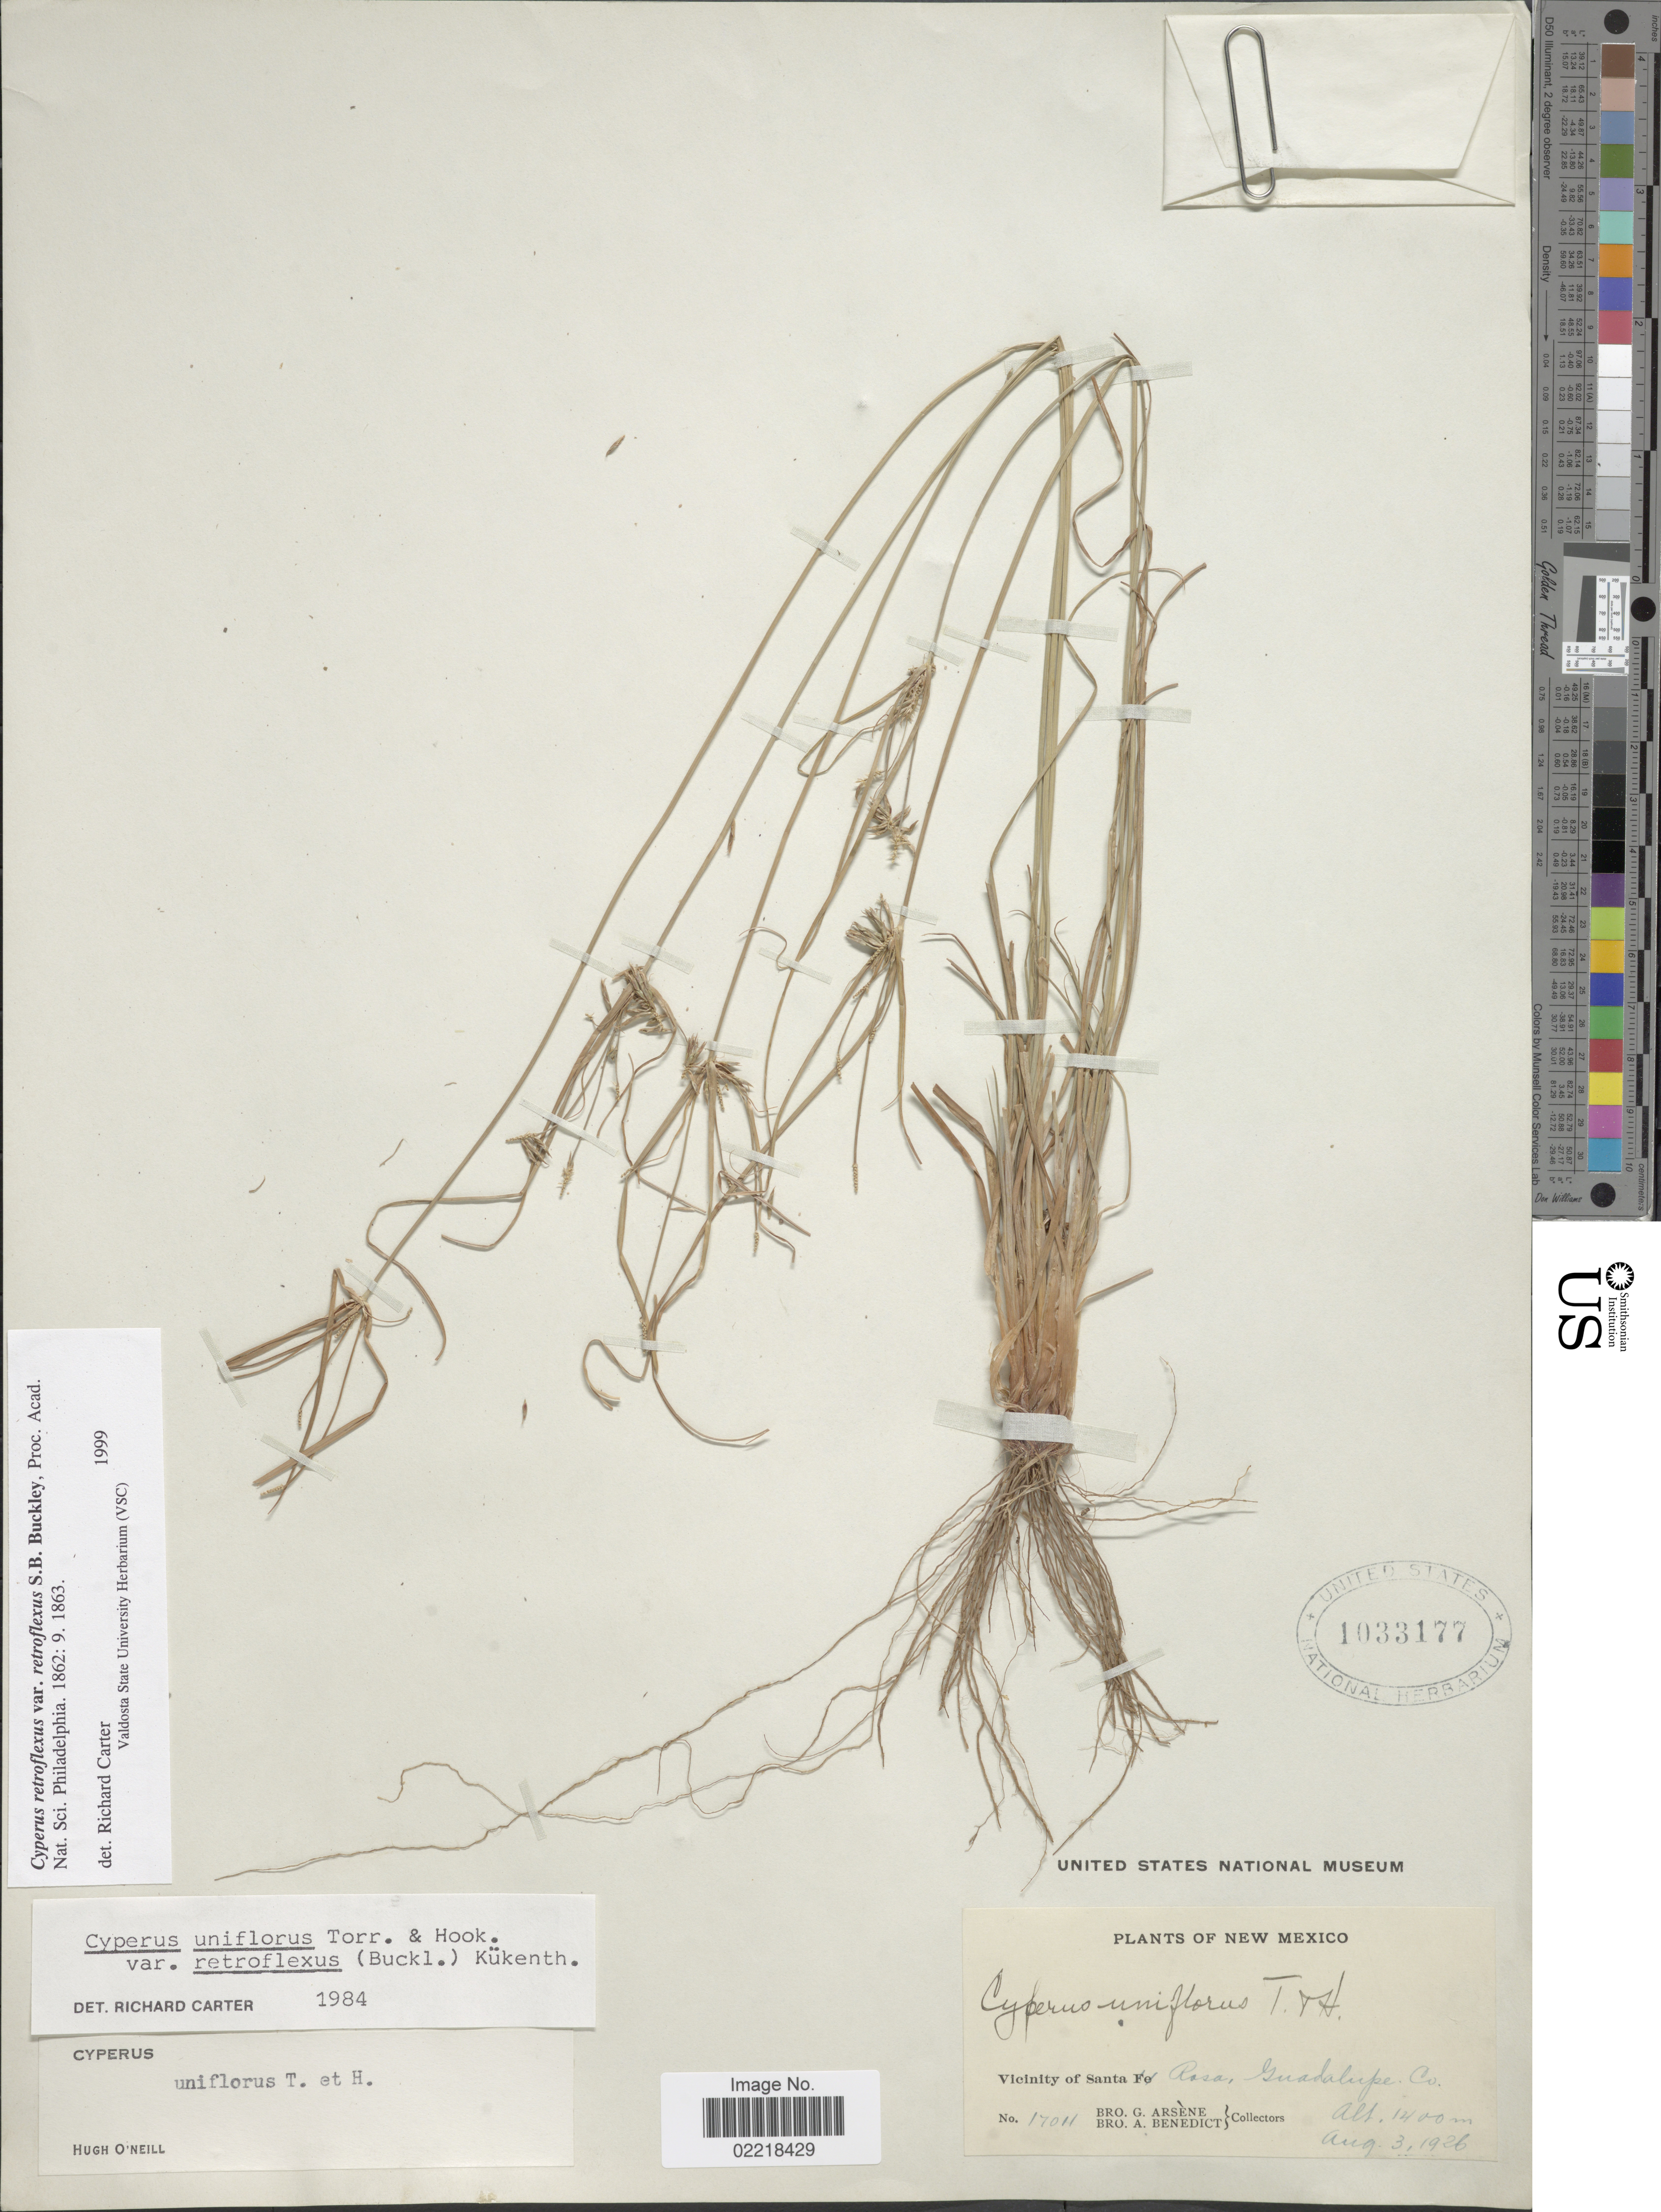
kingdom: Plantae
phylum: Tracheophyta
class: Liliopsida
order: Poales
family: Cyperaceae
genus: Cyperus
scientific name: Cyperus retroflexus var. retroflexus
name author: Buckley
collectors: Bro. G. Arsène & Bro. A. Benedict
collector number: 17011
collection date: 1926-08-03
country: United States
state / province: New Mexico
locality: Vicinity of Santa Rosa, Guadalupe Co.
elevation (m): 1400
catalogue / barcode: US 1033177